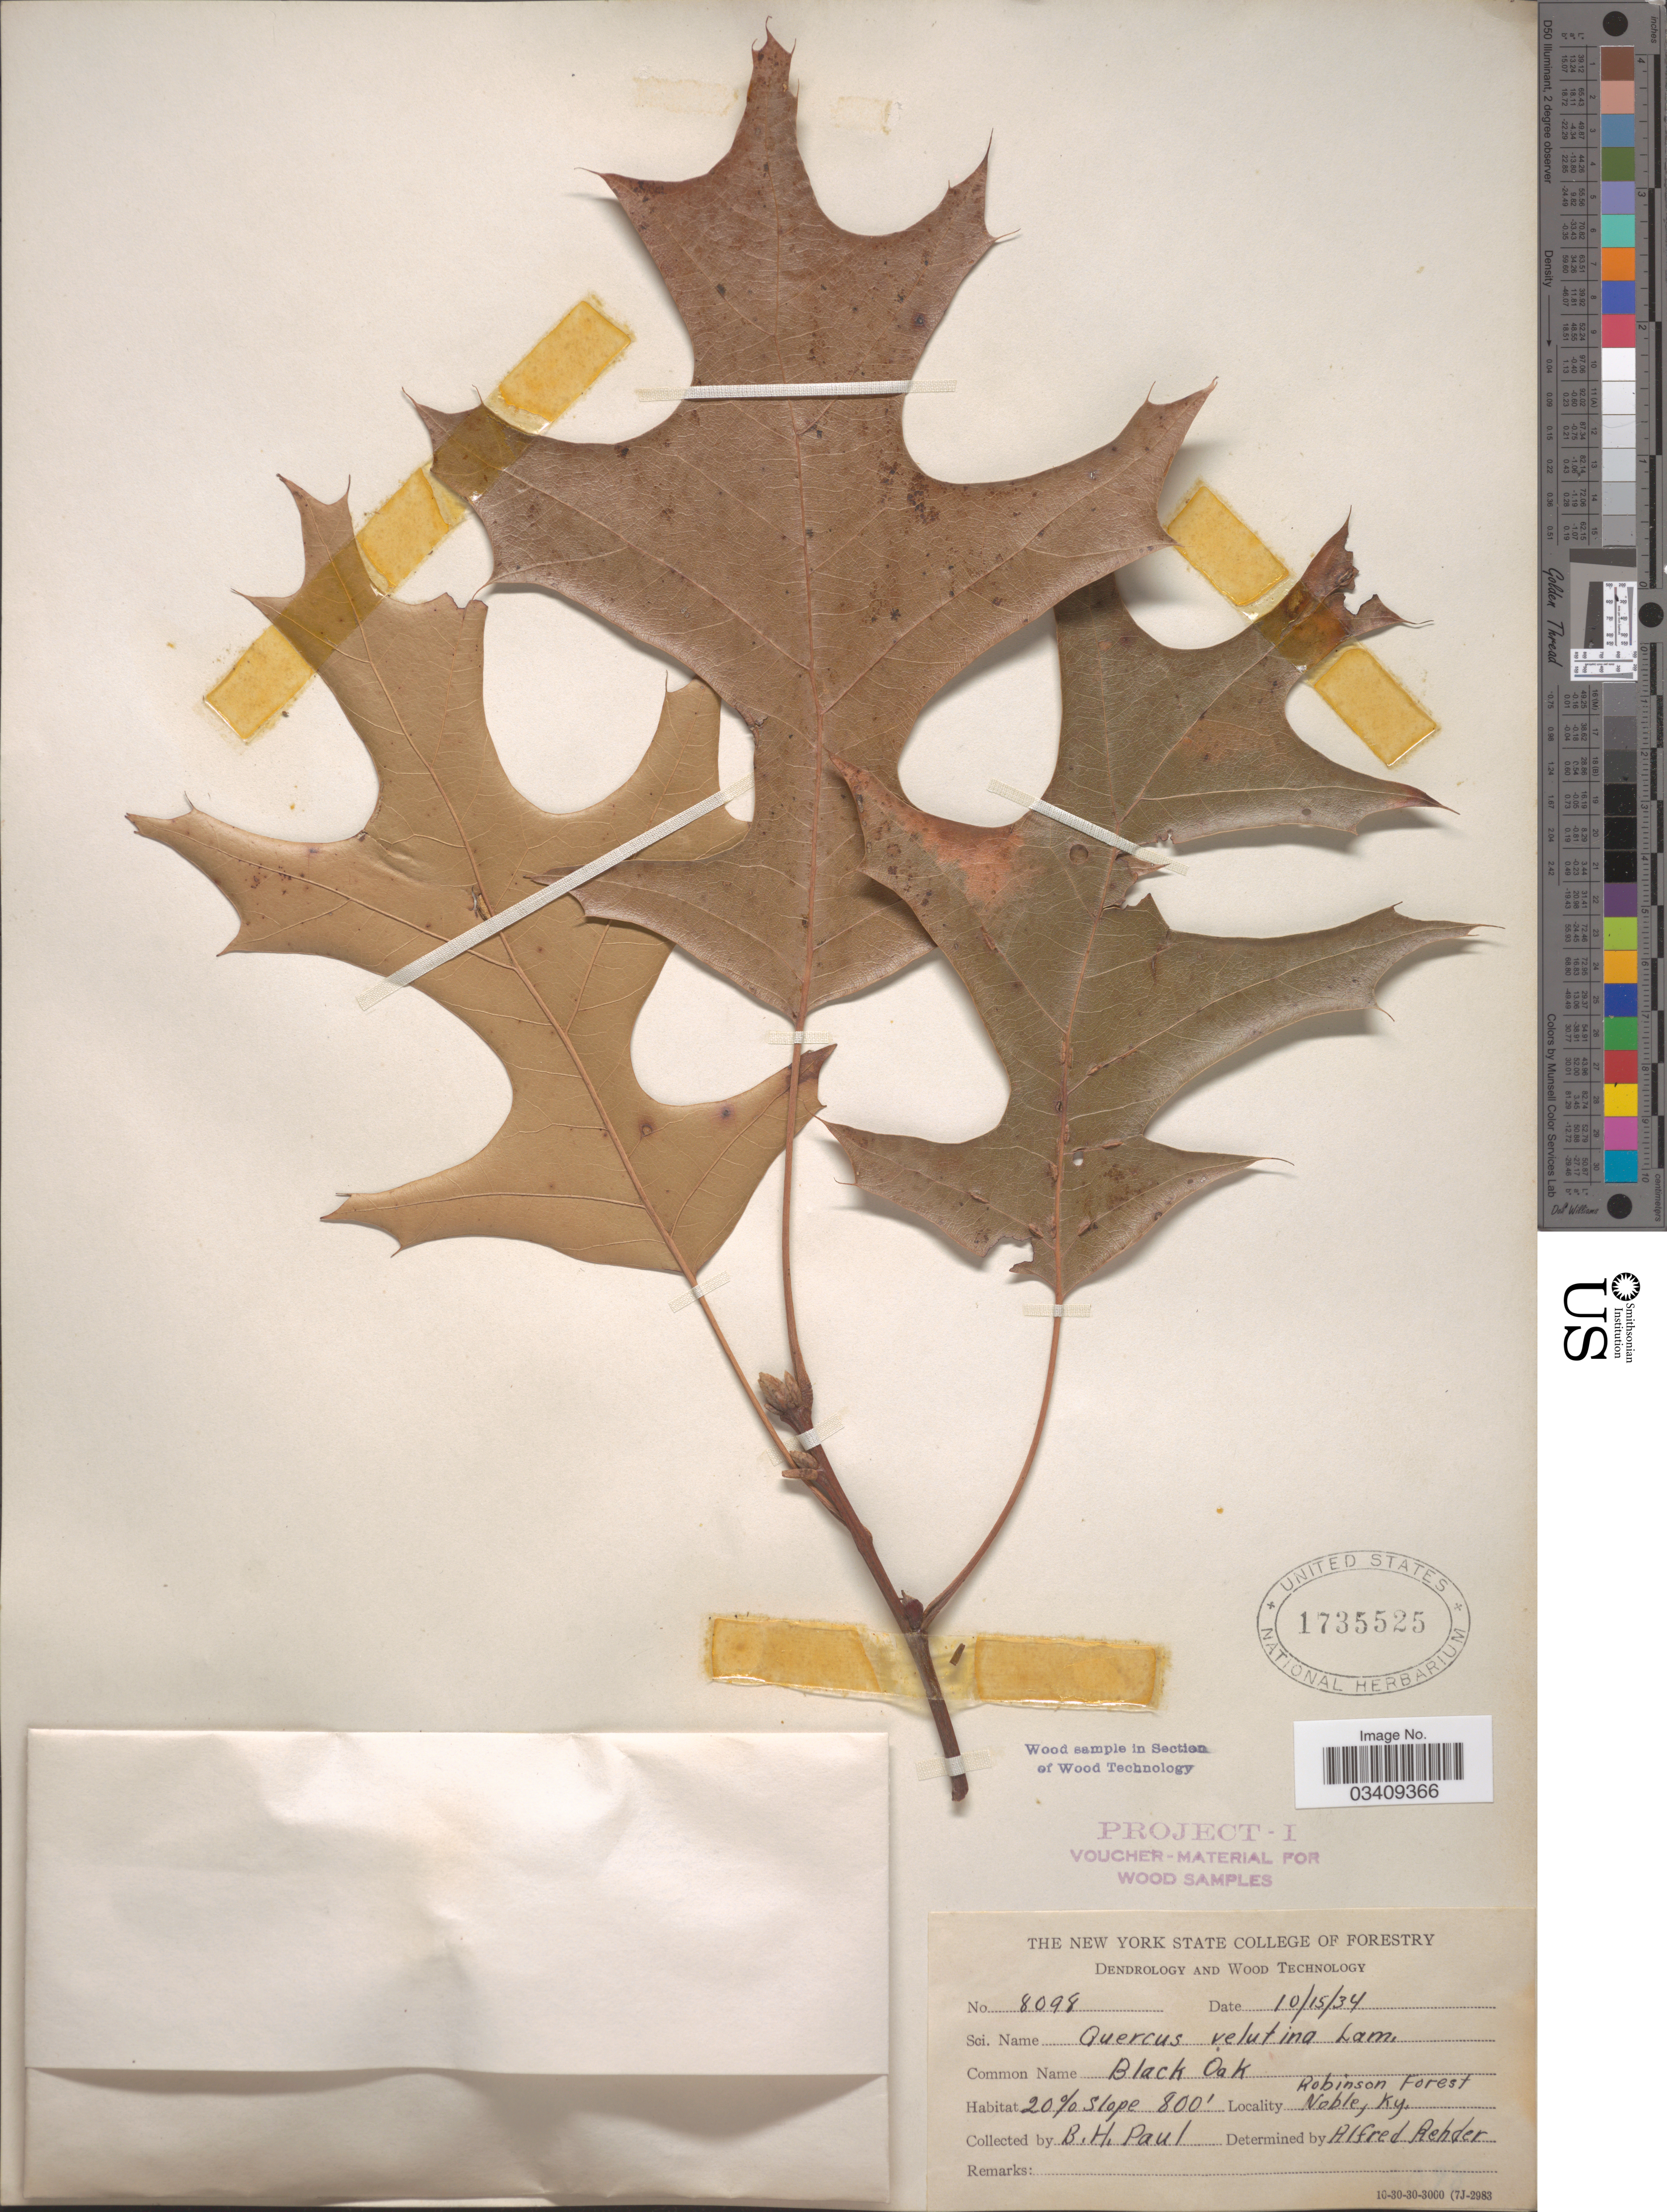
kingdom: Plantae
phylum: Tracheophyta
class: Magnoliopsida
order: Fagales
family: Fagaceae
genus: Quercus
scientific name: Quercus velutina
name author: Lam.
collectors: B. Paul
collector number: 8098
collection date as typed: Transcribed d/m/y: 15/10/34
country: United States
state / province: Kentucky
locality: Robinson Forest, Noble.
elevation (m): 244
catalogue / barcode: US 1735525